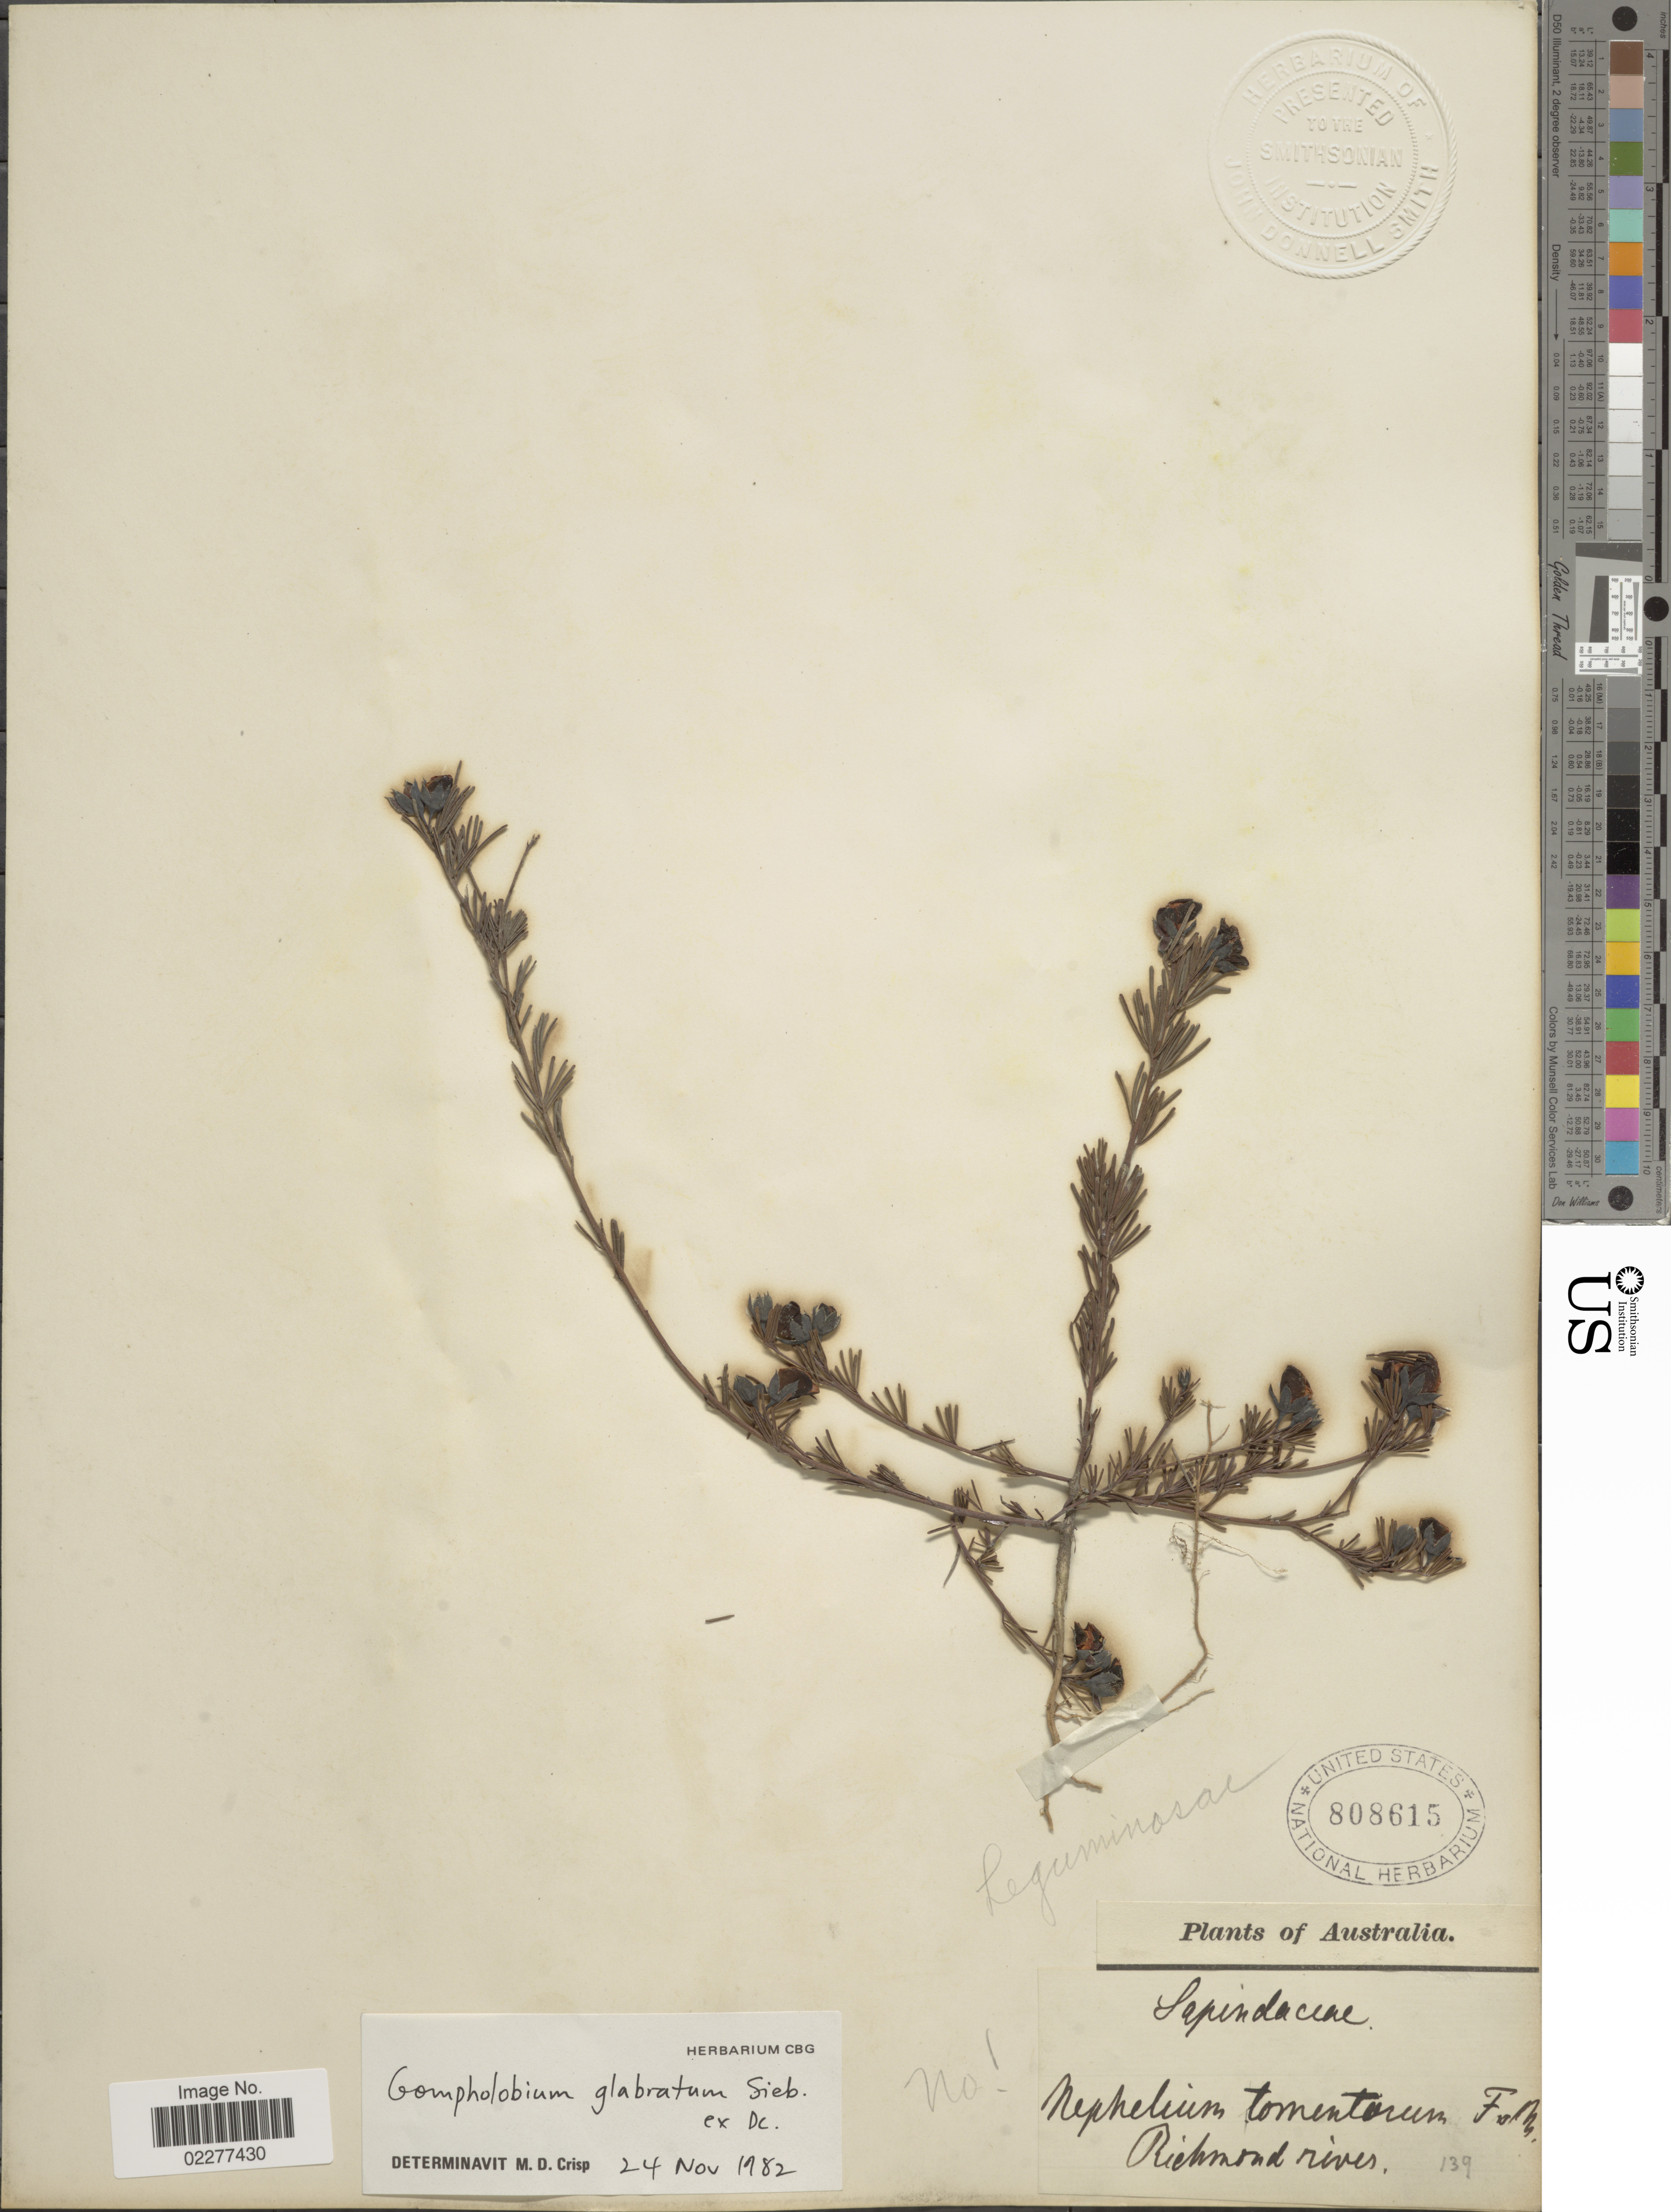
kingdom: Plantae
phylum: Tracheophyta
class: Magnoliopsida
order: Fabales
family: Fabaceae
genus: Gompholobium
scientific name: Gompholobium glabratum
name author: DC.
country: Australia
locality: Richmond river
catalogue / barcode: US 808615